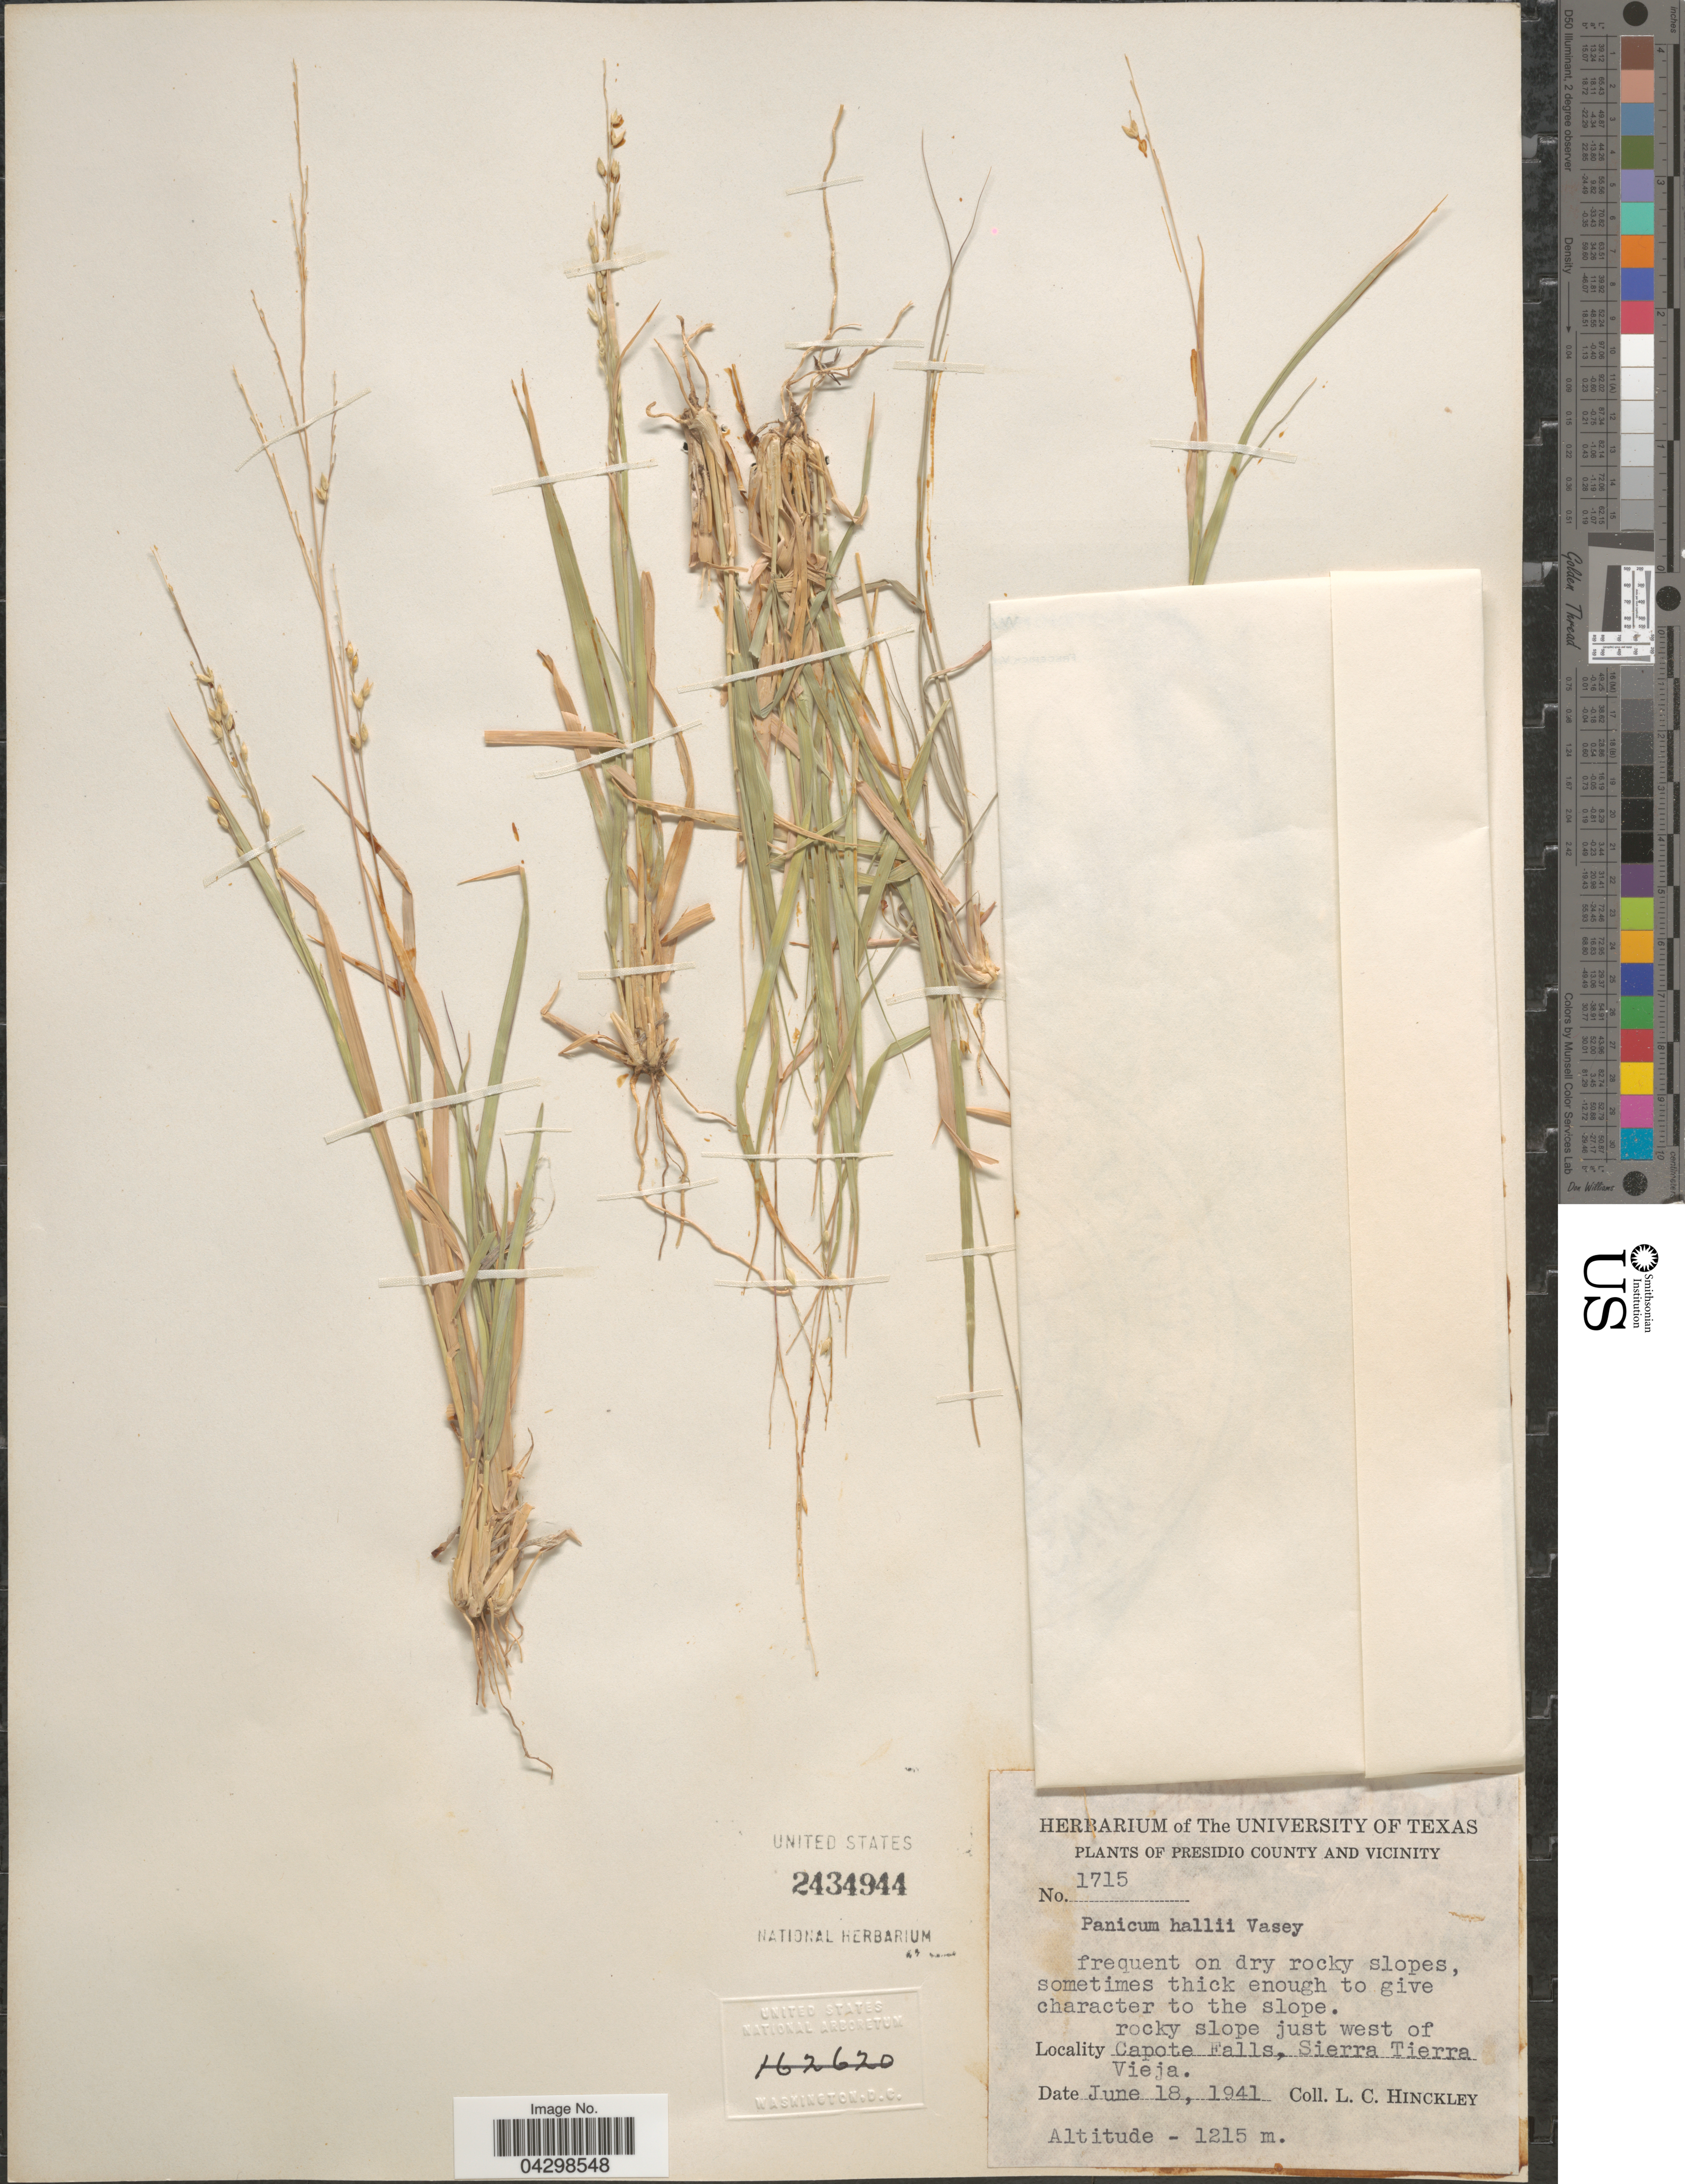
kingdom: Plantae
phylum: Tracheophyta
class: Liliopsida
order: Poales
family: Poaceae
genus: Panicum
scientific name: Panicum hallii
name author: Vasey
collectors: L. Hinckley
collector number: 1715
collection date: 1941-06-18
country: United States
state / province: Texas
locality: Presidio County And Vicinity. Rocky slope just west of Capote Falls, Sierra Tierra Vieja.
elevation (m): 1215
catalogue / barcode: US 2434944